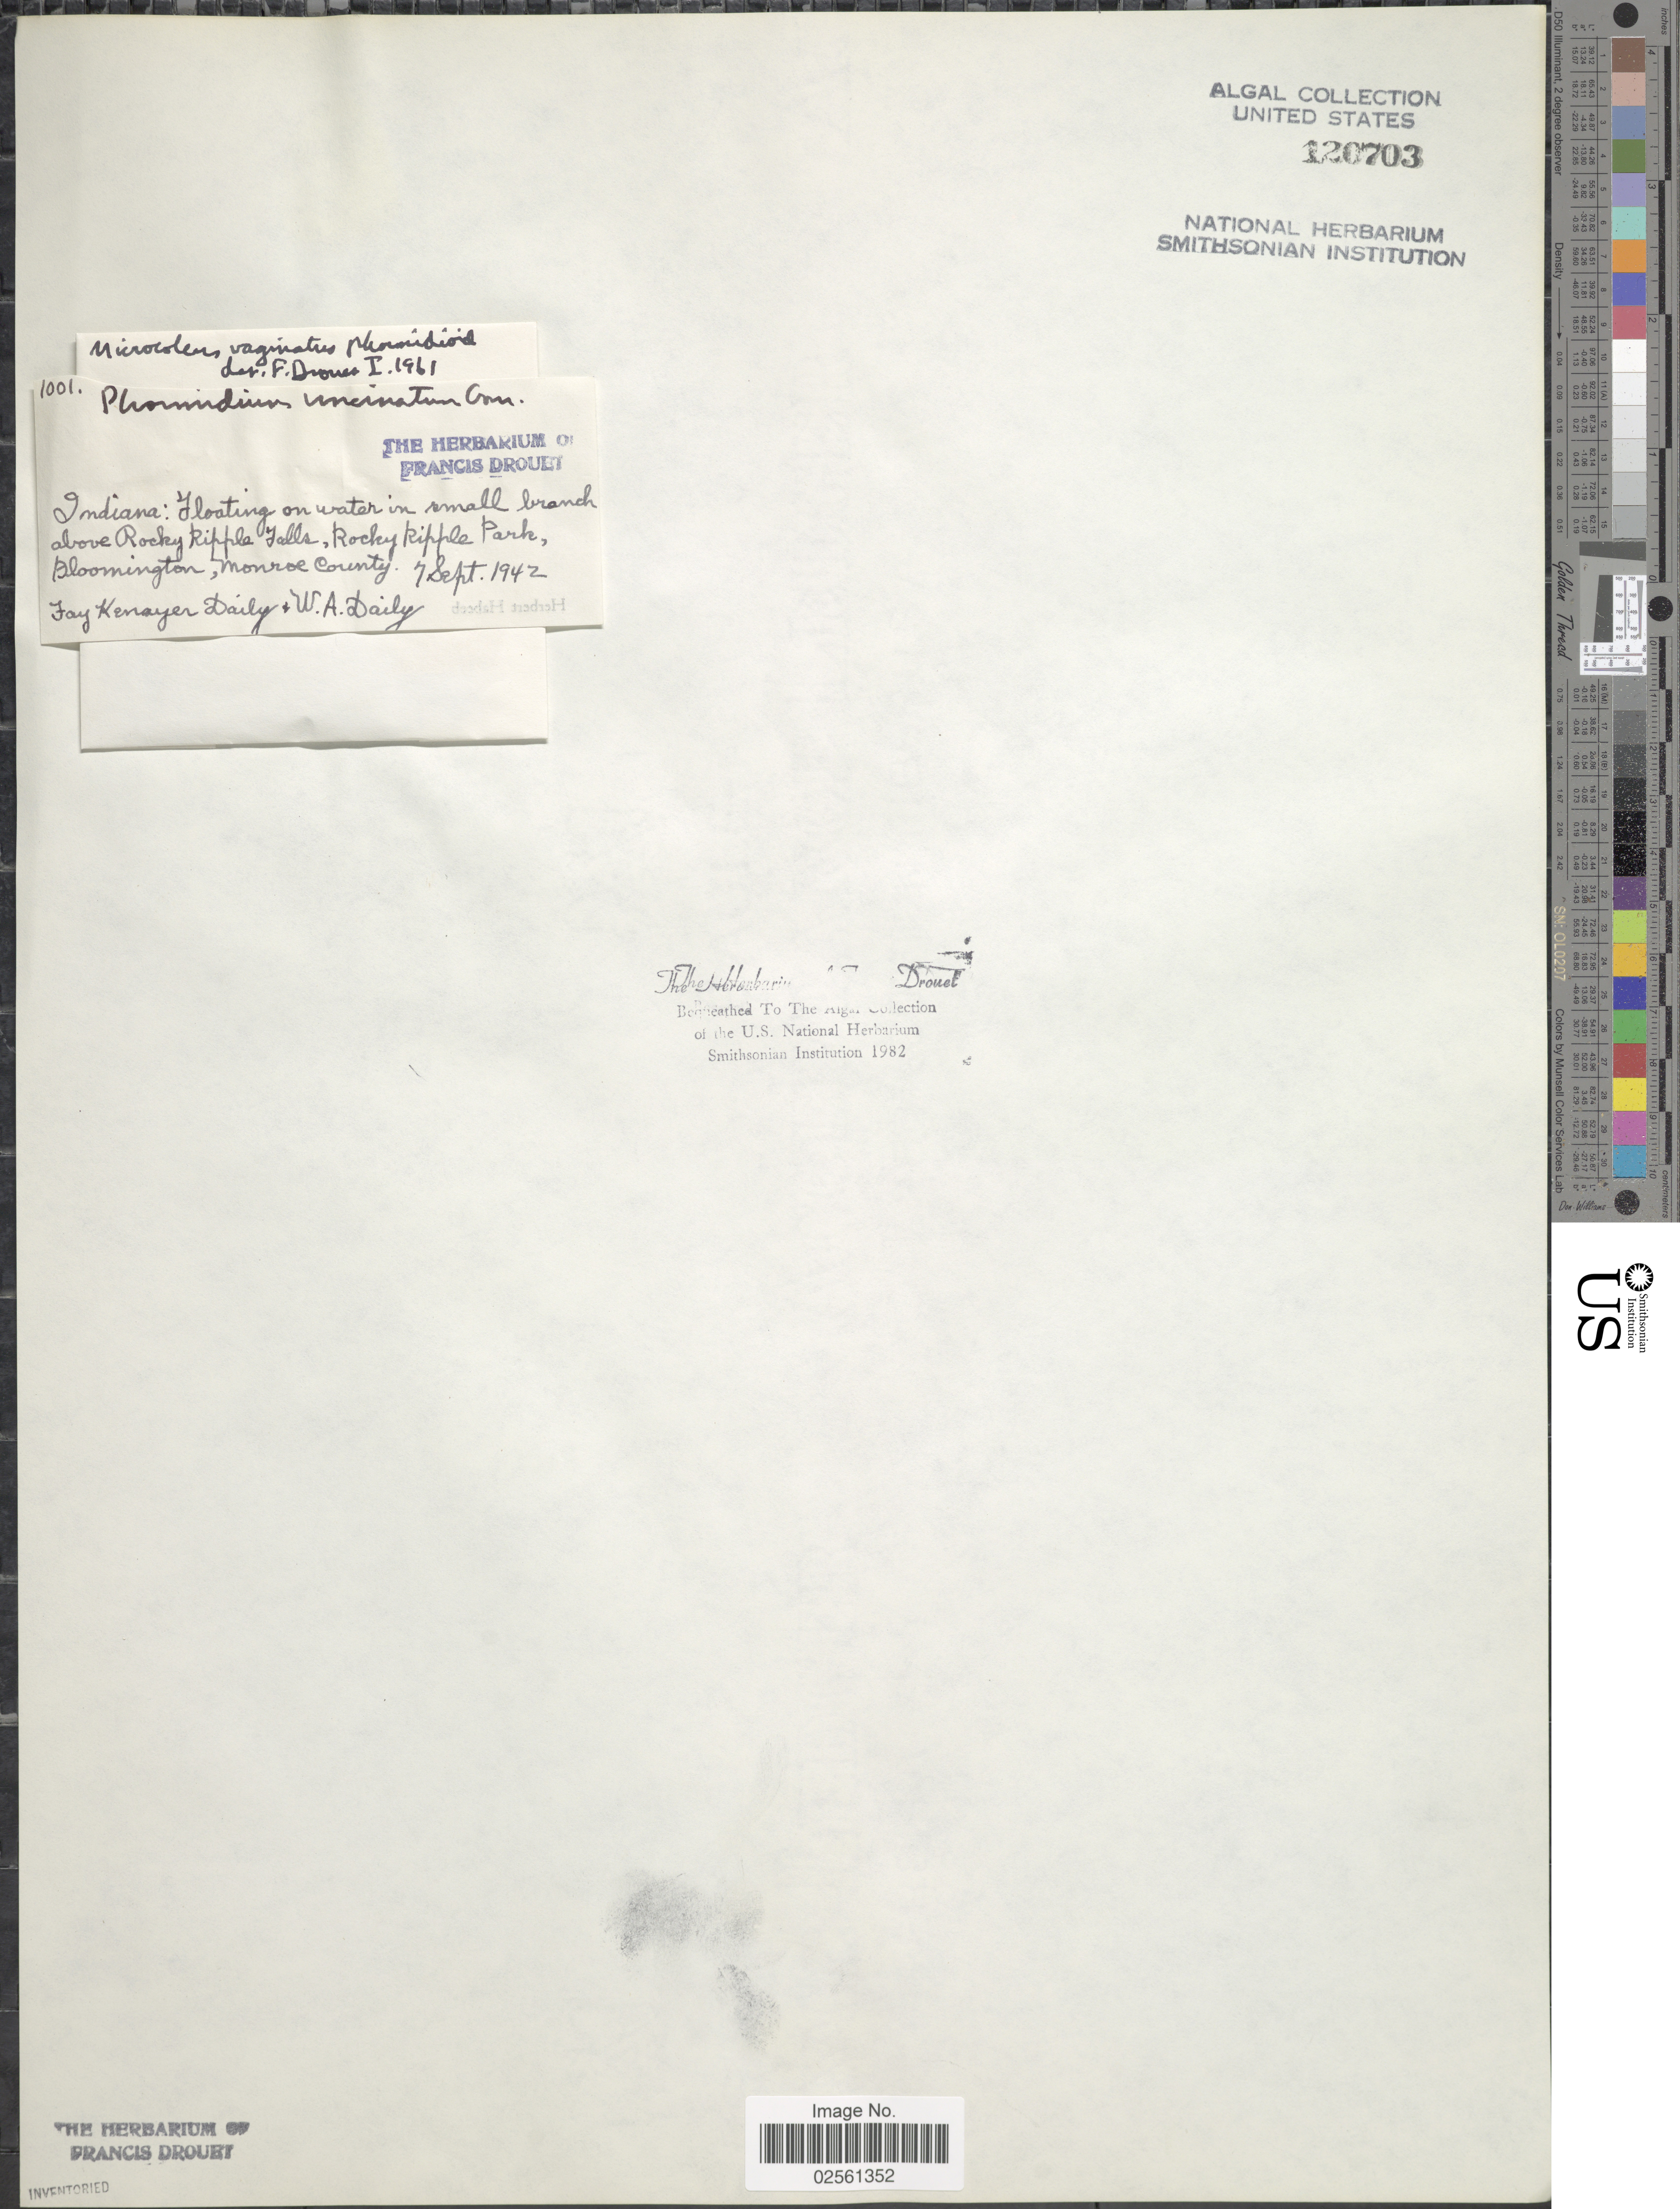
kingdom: Bacteria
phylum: Cyanobacteria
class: Cyanobacteriia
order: Cyanobacteriales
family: Microcoleaceae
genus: Microcoleus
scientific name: Microcoleus vaginatus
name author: (Vaucher) Gomont ex Gomont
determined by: Drouet, F. E.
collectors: F. Daily & W. Daily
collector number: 1001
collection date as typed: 07 Sep 1942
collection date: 1942-09-07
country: United States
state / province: Indiana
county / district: Monroe County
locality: Rocky Ripple Park, Bloomington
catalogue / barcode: US 120703